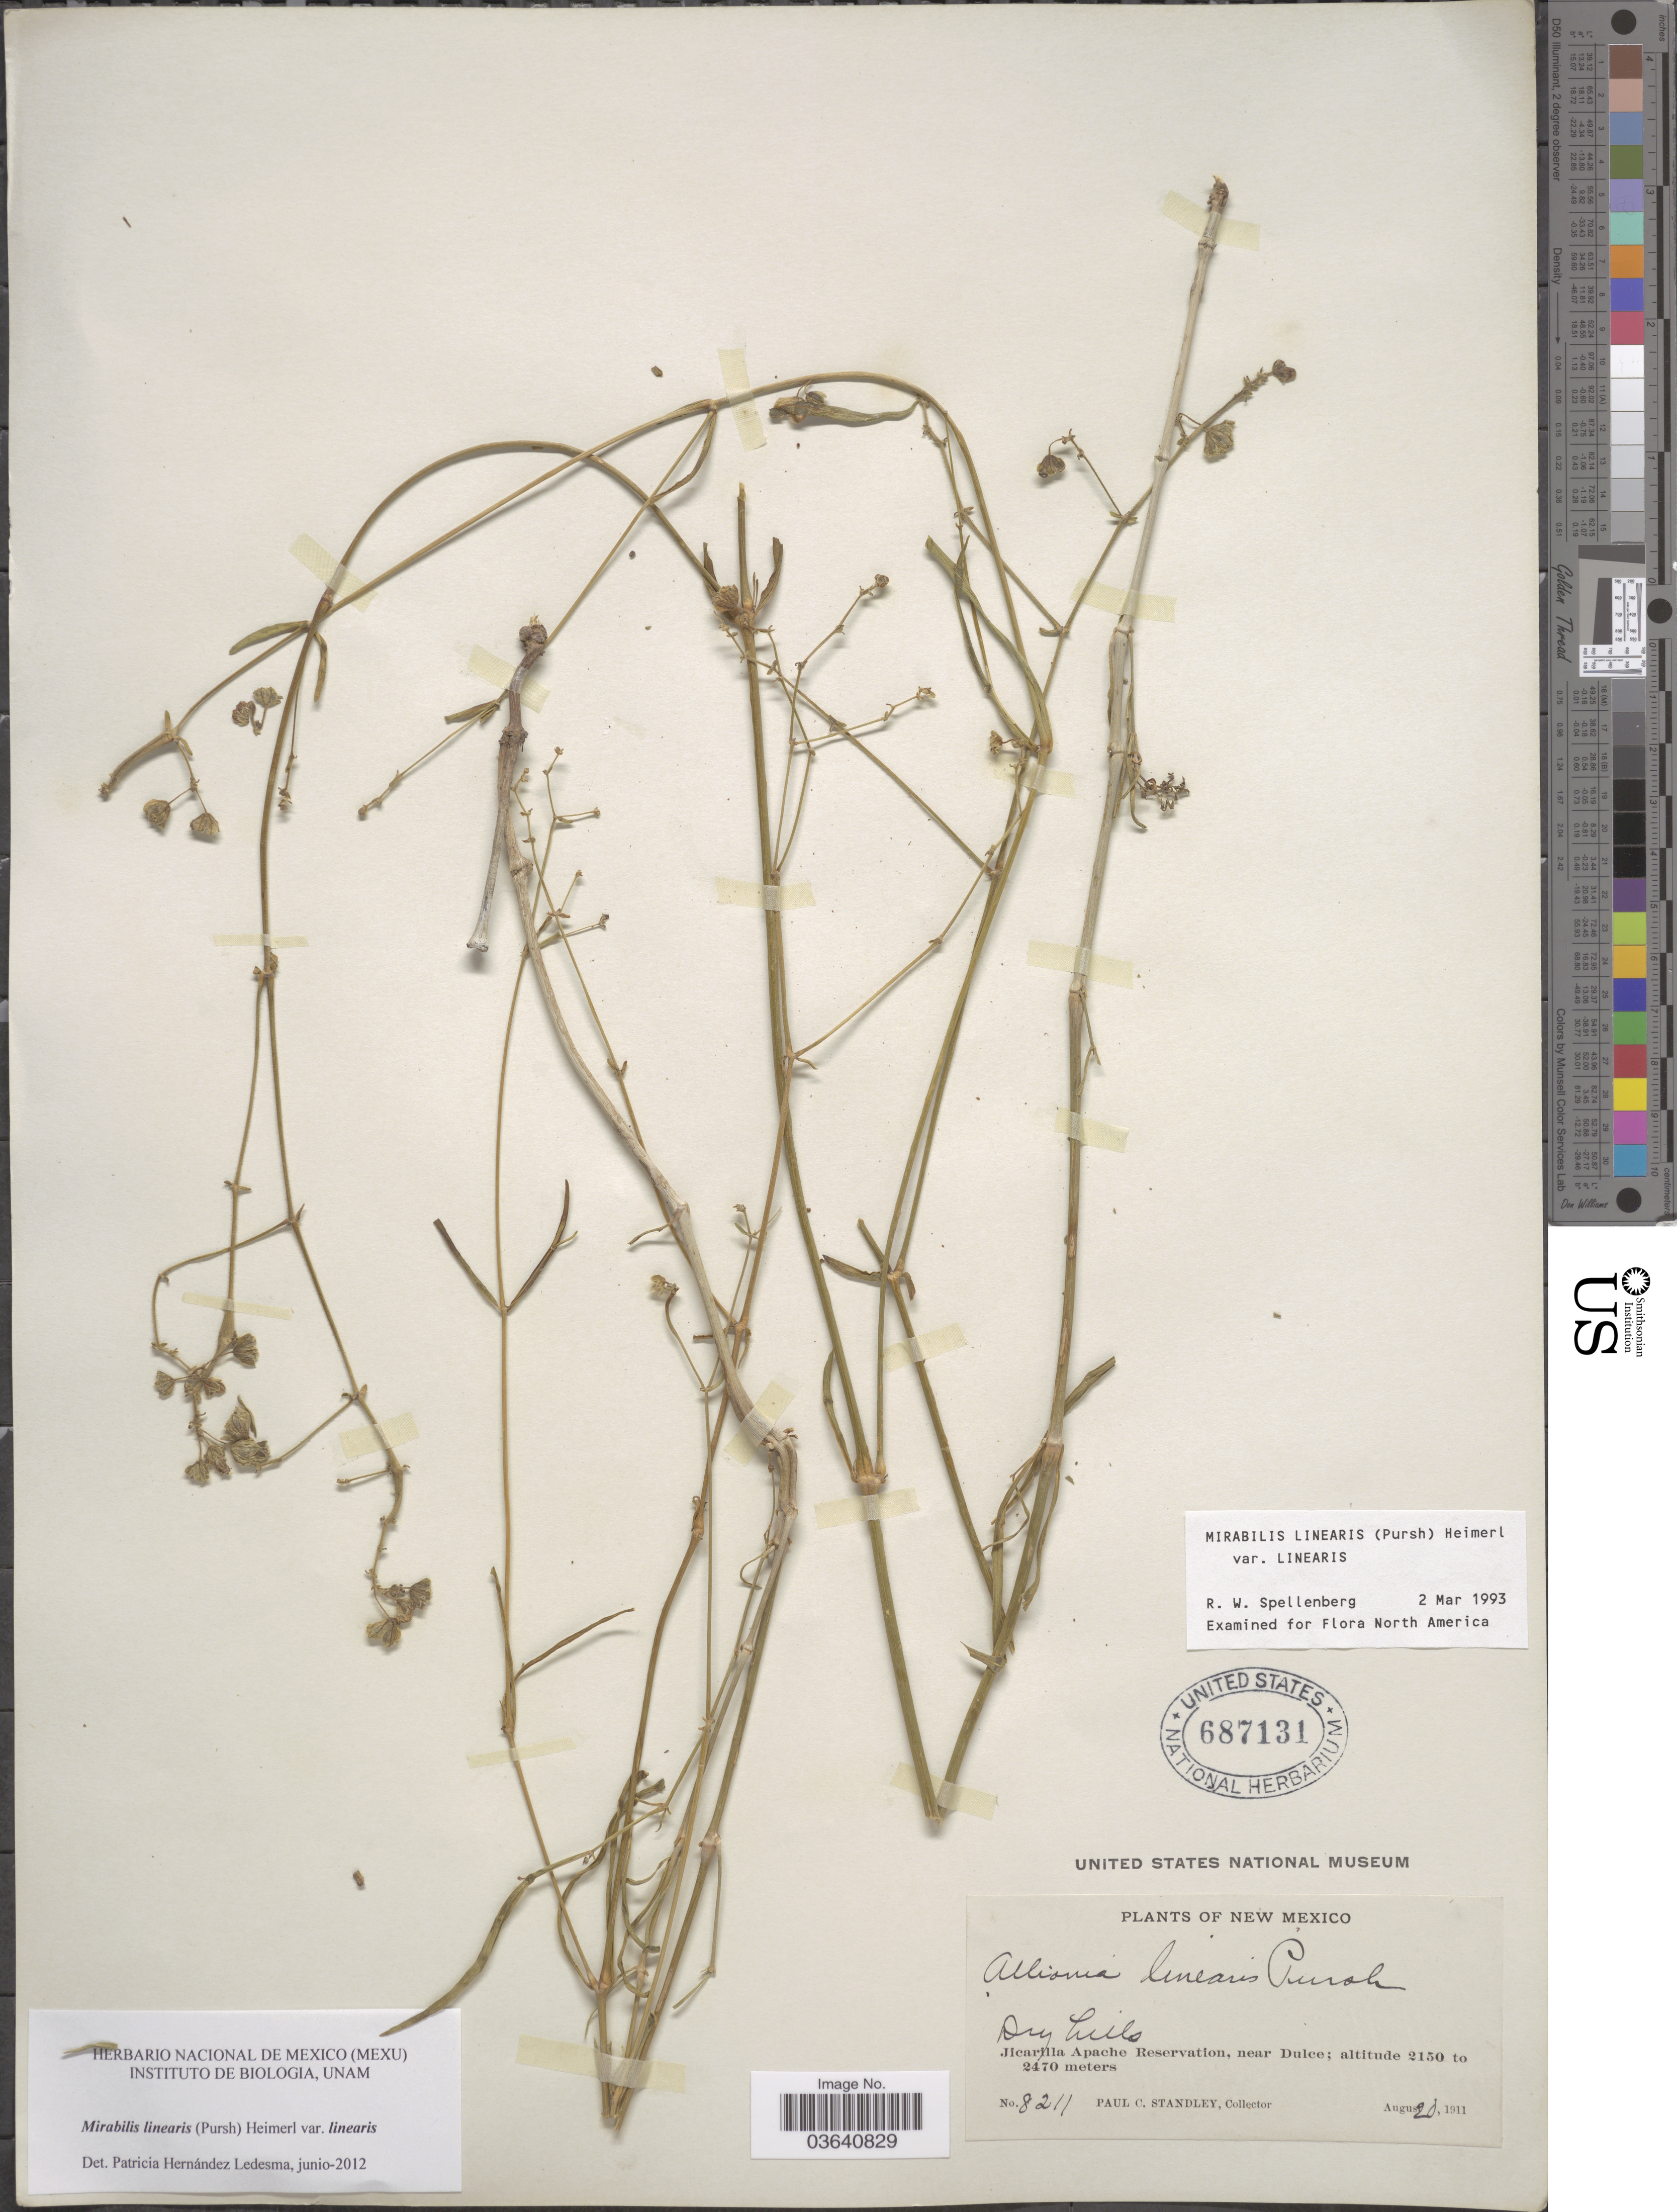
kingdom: Plantae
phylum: Tracheophyta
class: Magnoliopsida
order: Caryophyllales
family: Nyctaginaceae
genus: Mirabilis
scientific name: Mirabilis linearis var. linearis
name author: (Pursh) Heimerl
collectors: P. C. Standley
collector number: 8211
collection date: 1911-08-20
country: United States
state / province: New Mexico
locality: Jicarilla Apache Reservation, near Dulce.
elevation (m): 2150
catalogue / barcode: US 687131